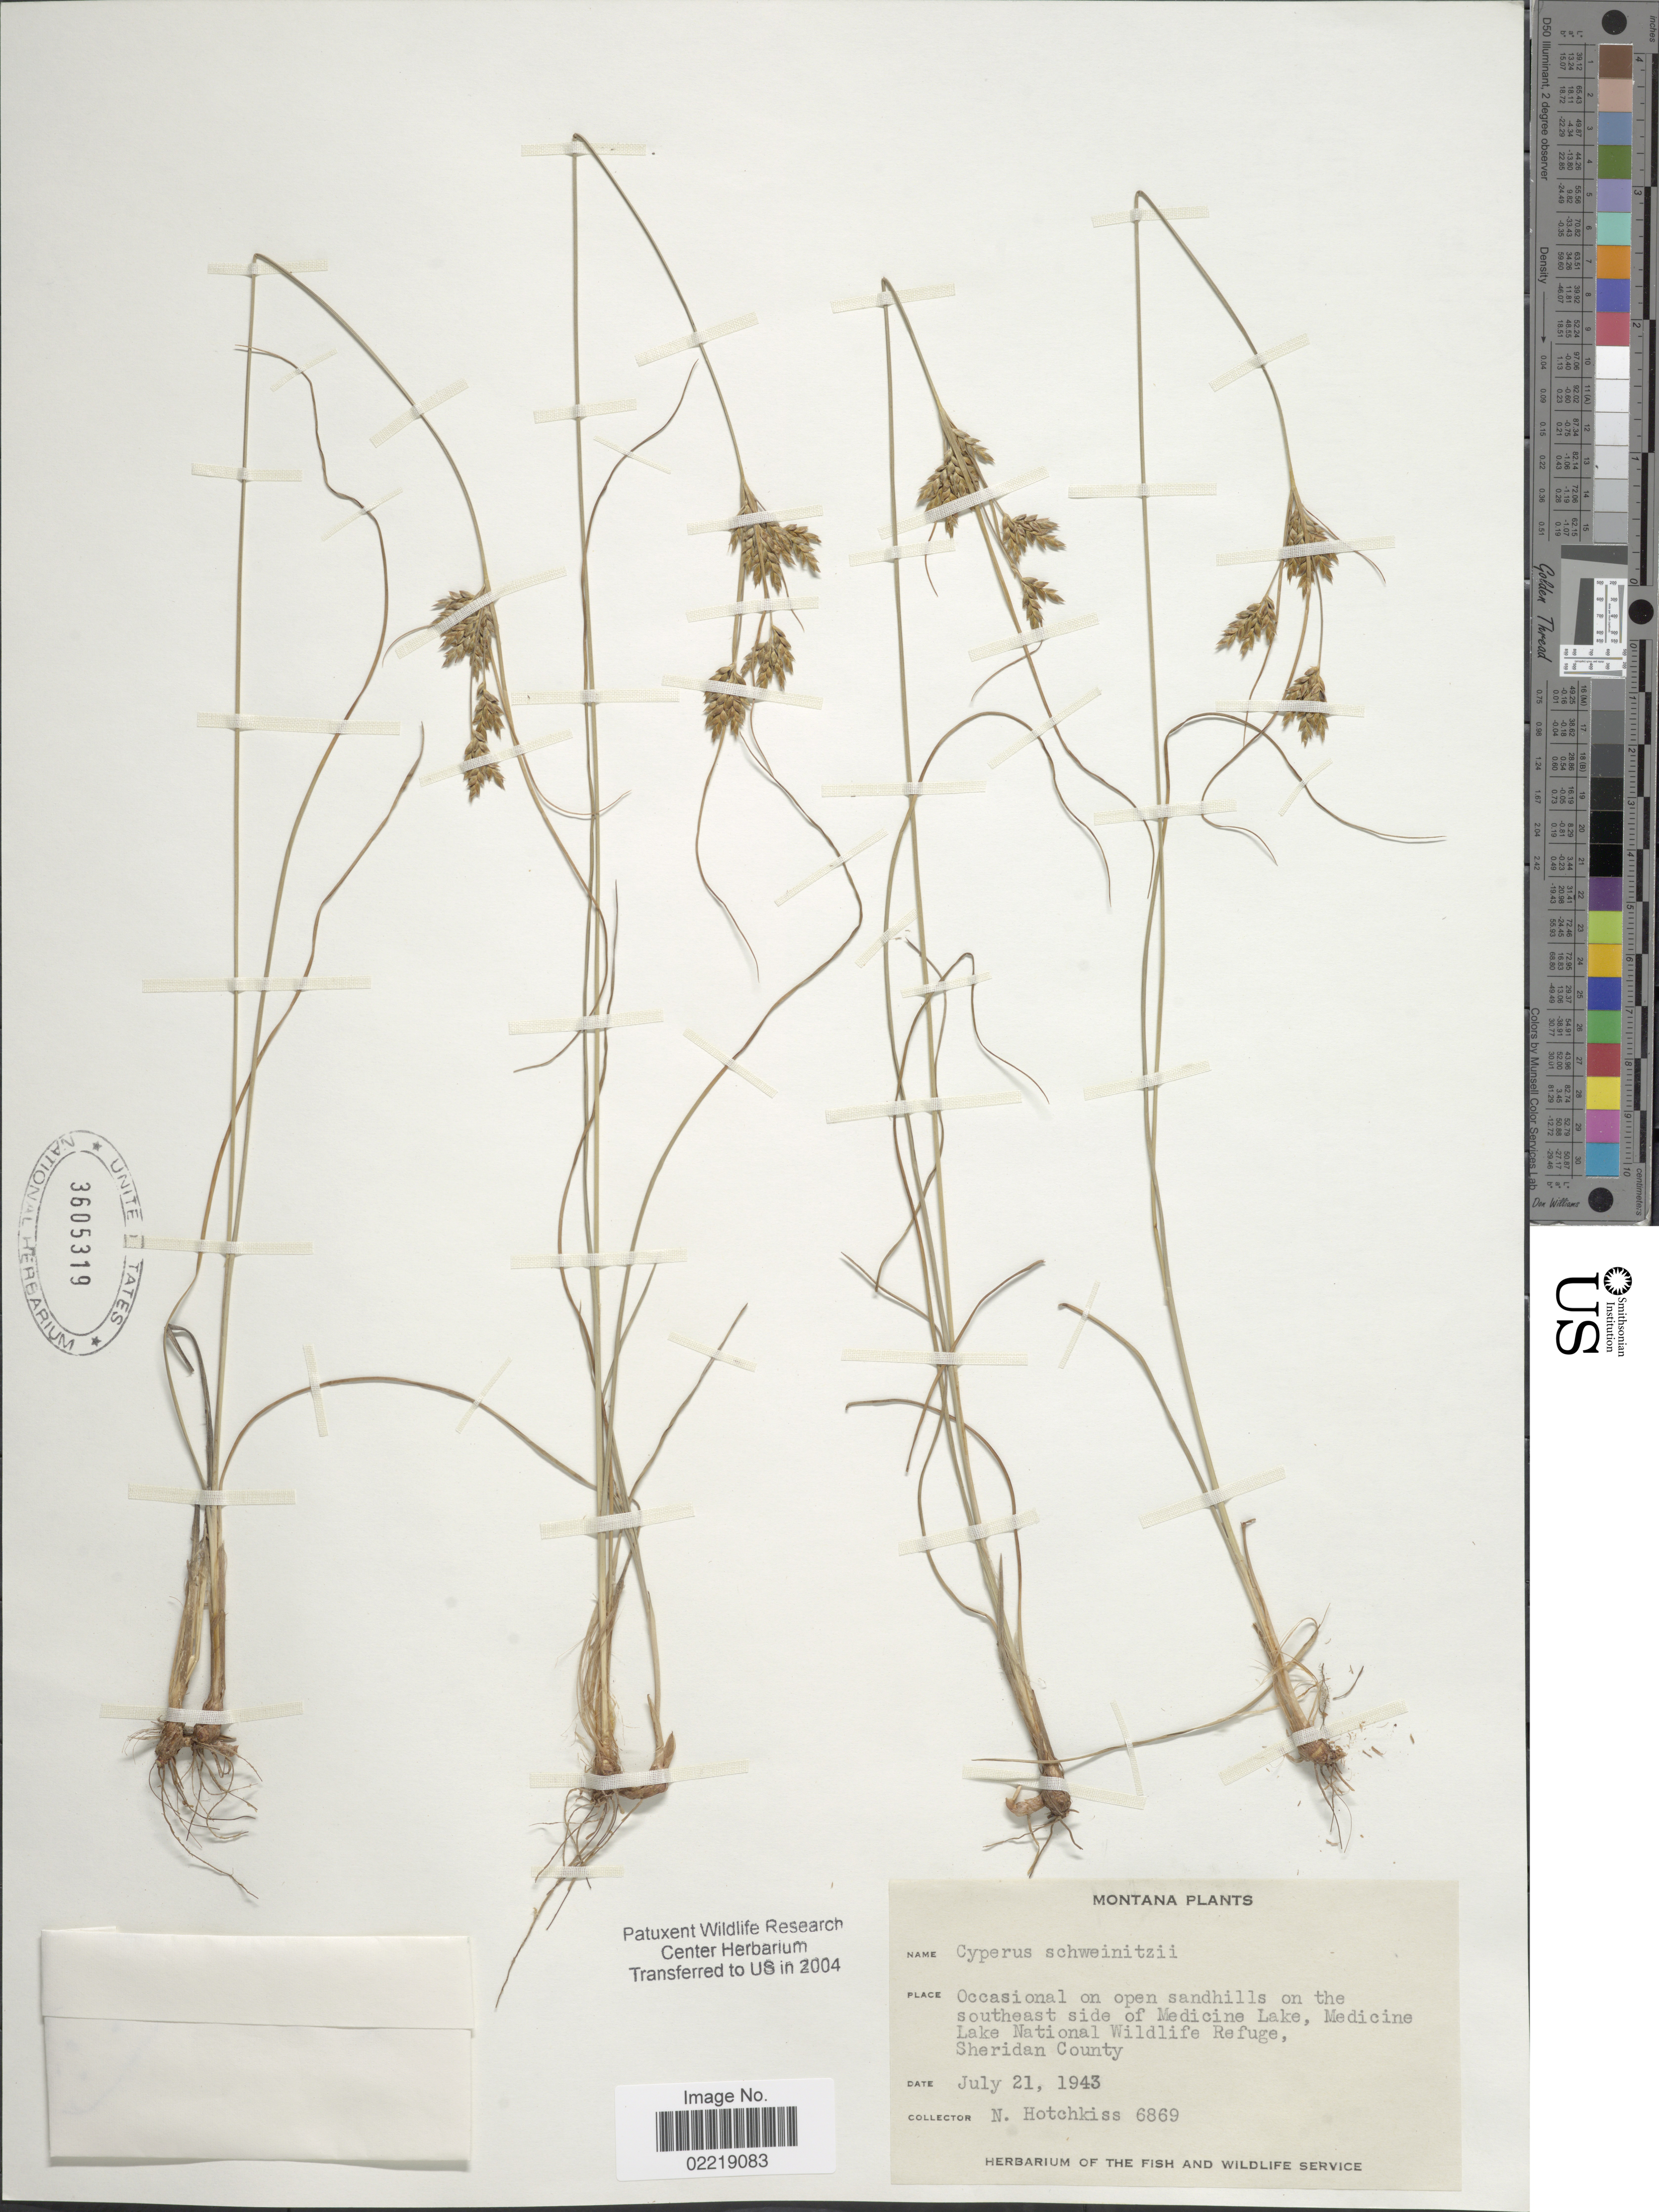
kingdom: Plantae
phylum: Tracheophyta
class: Liliopsida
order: Poales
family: Cyperaceae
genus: Cyperus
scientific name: Cyperus schweinitzii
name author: Torr.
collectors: N. Hotchkiss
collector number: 6869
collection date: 1943-07-21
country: United States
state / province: Montana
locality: On the southeast side of Medicine Lake, Medicine Lake National Wildlife Refuge, Sheridan County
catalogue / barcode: US 3605319